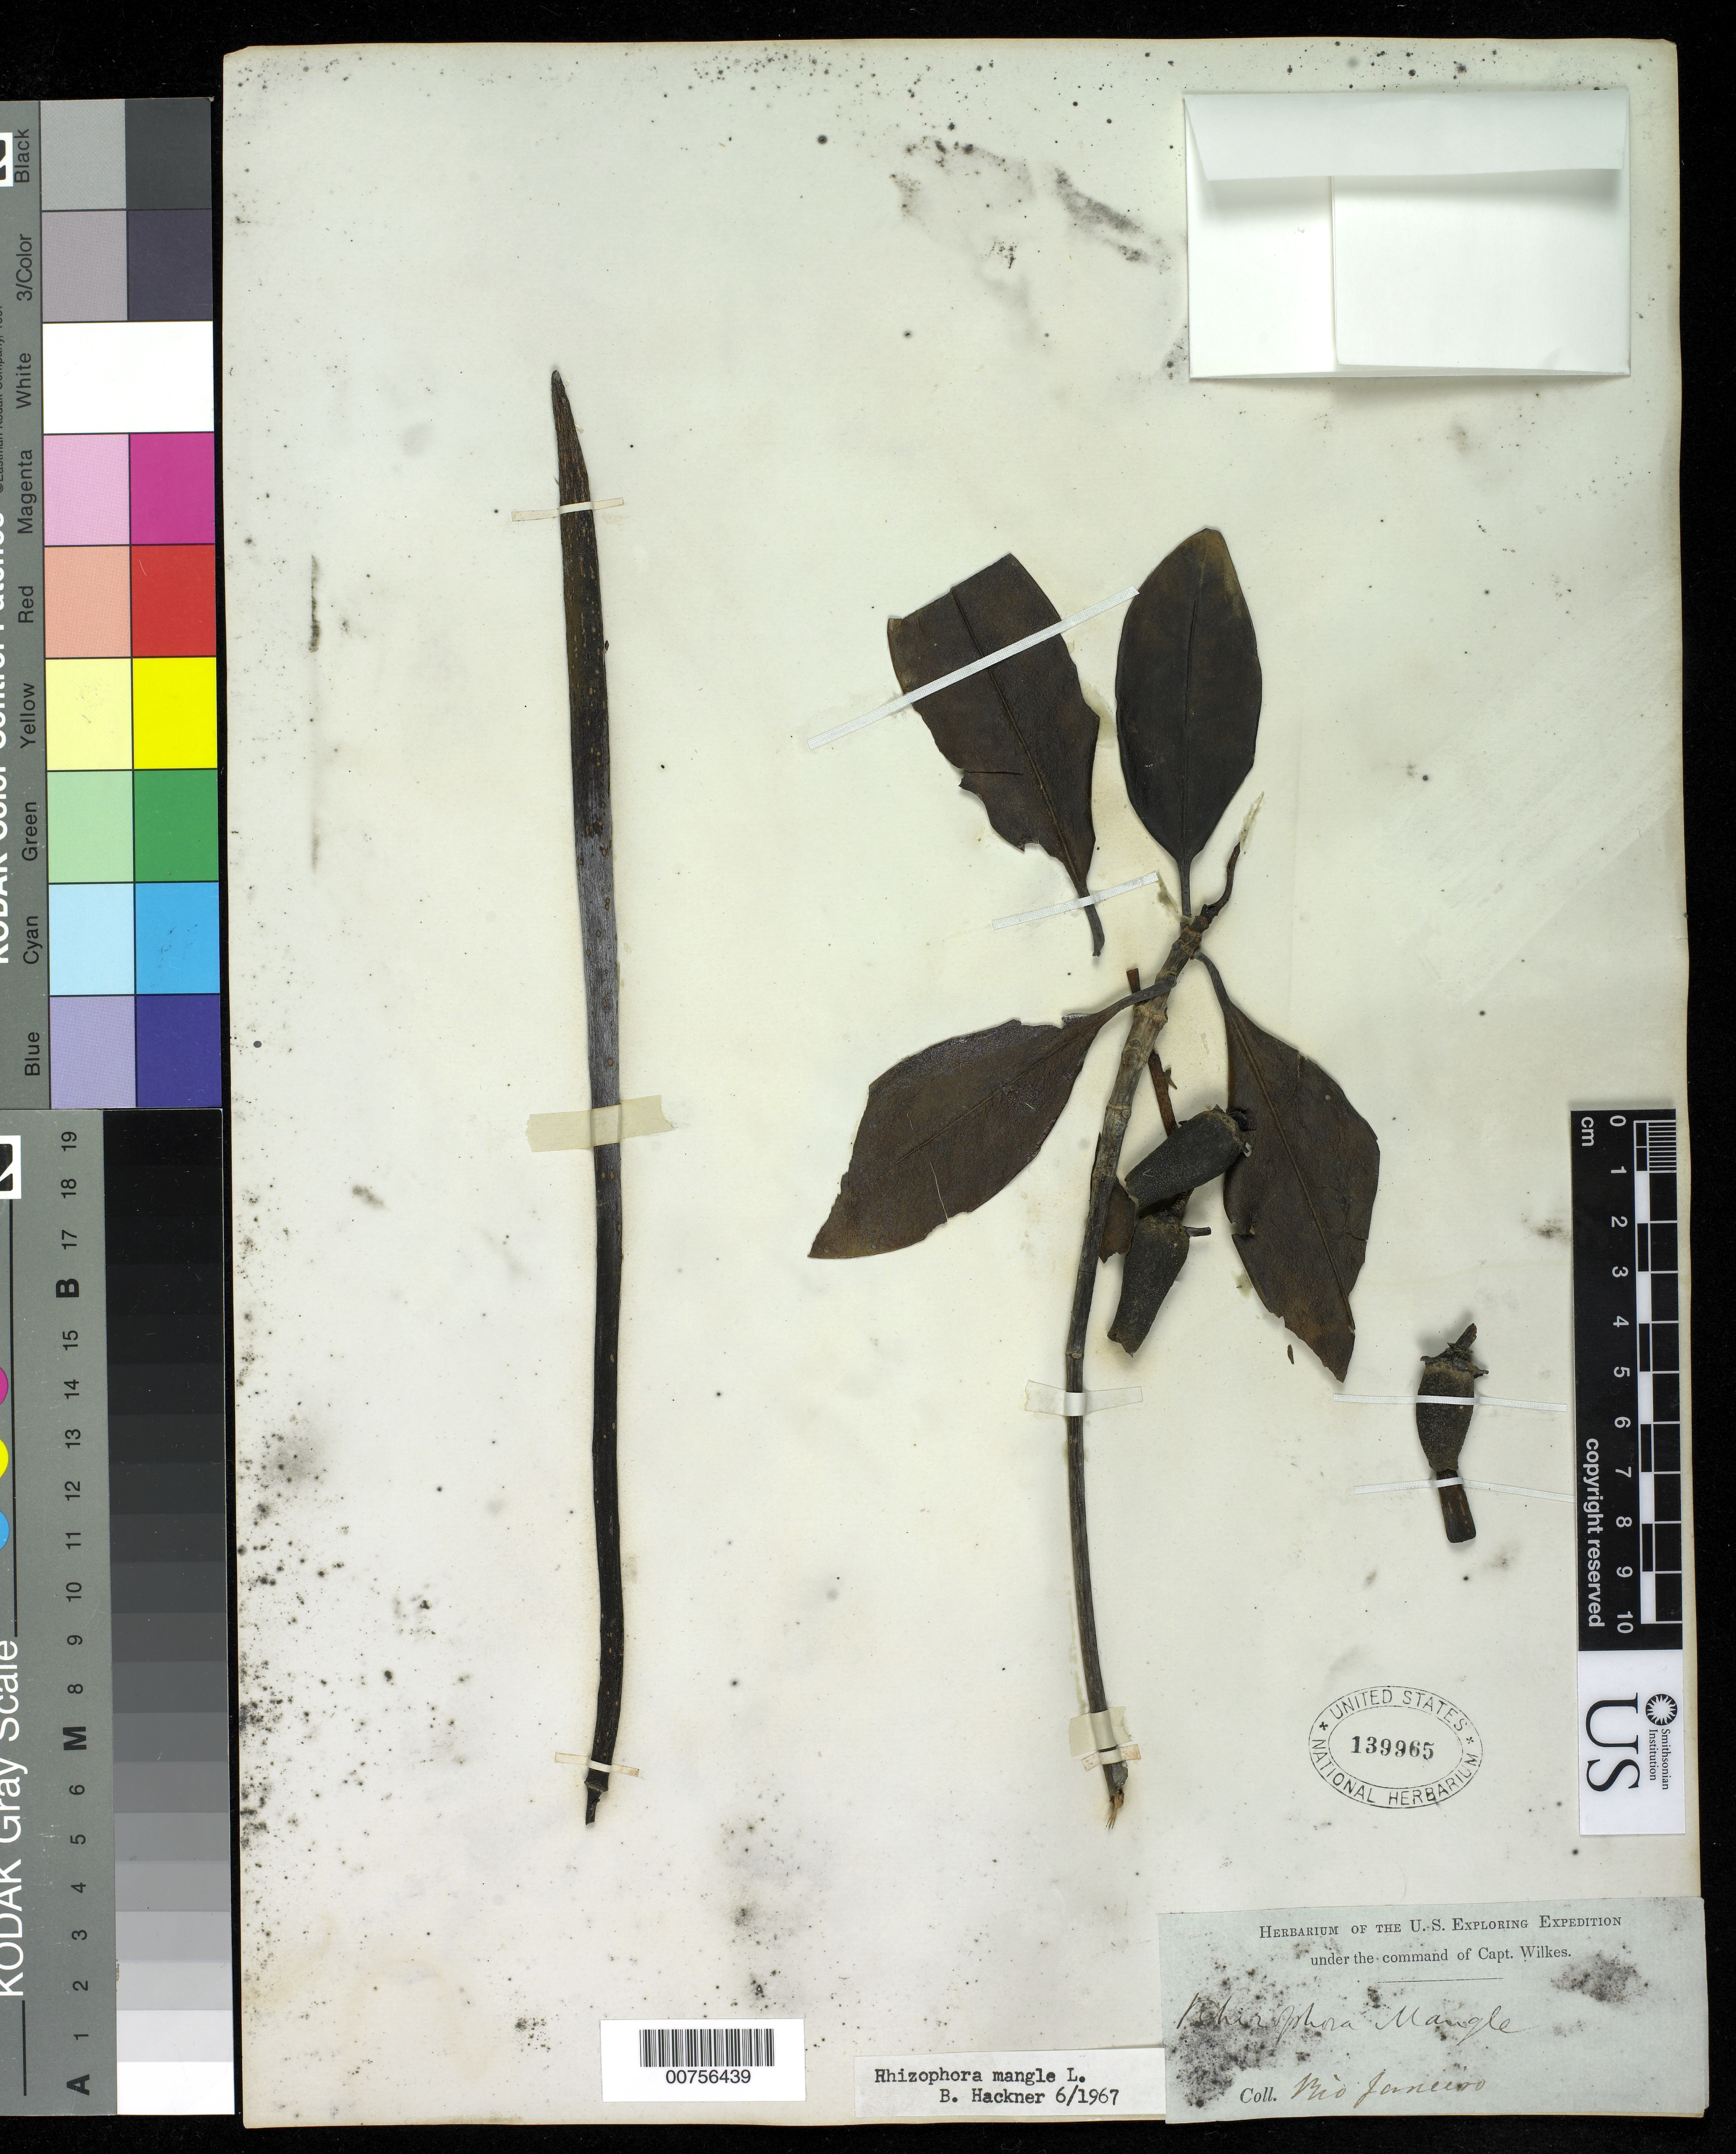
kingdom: Plantae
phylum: Tracheophyta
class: Magnoliopsida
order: Malpighiales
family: Rhizophoraceae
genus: Rhizophora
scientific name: Rhizophora mangle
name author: L.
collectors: Wilkes Explor. Exped.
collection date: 1838/1842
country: Brazil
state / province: Rio de Janeiro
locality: Rio Janeiro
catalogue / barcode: US 139965